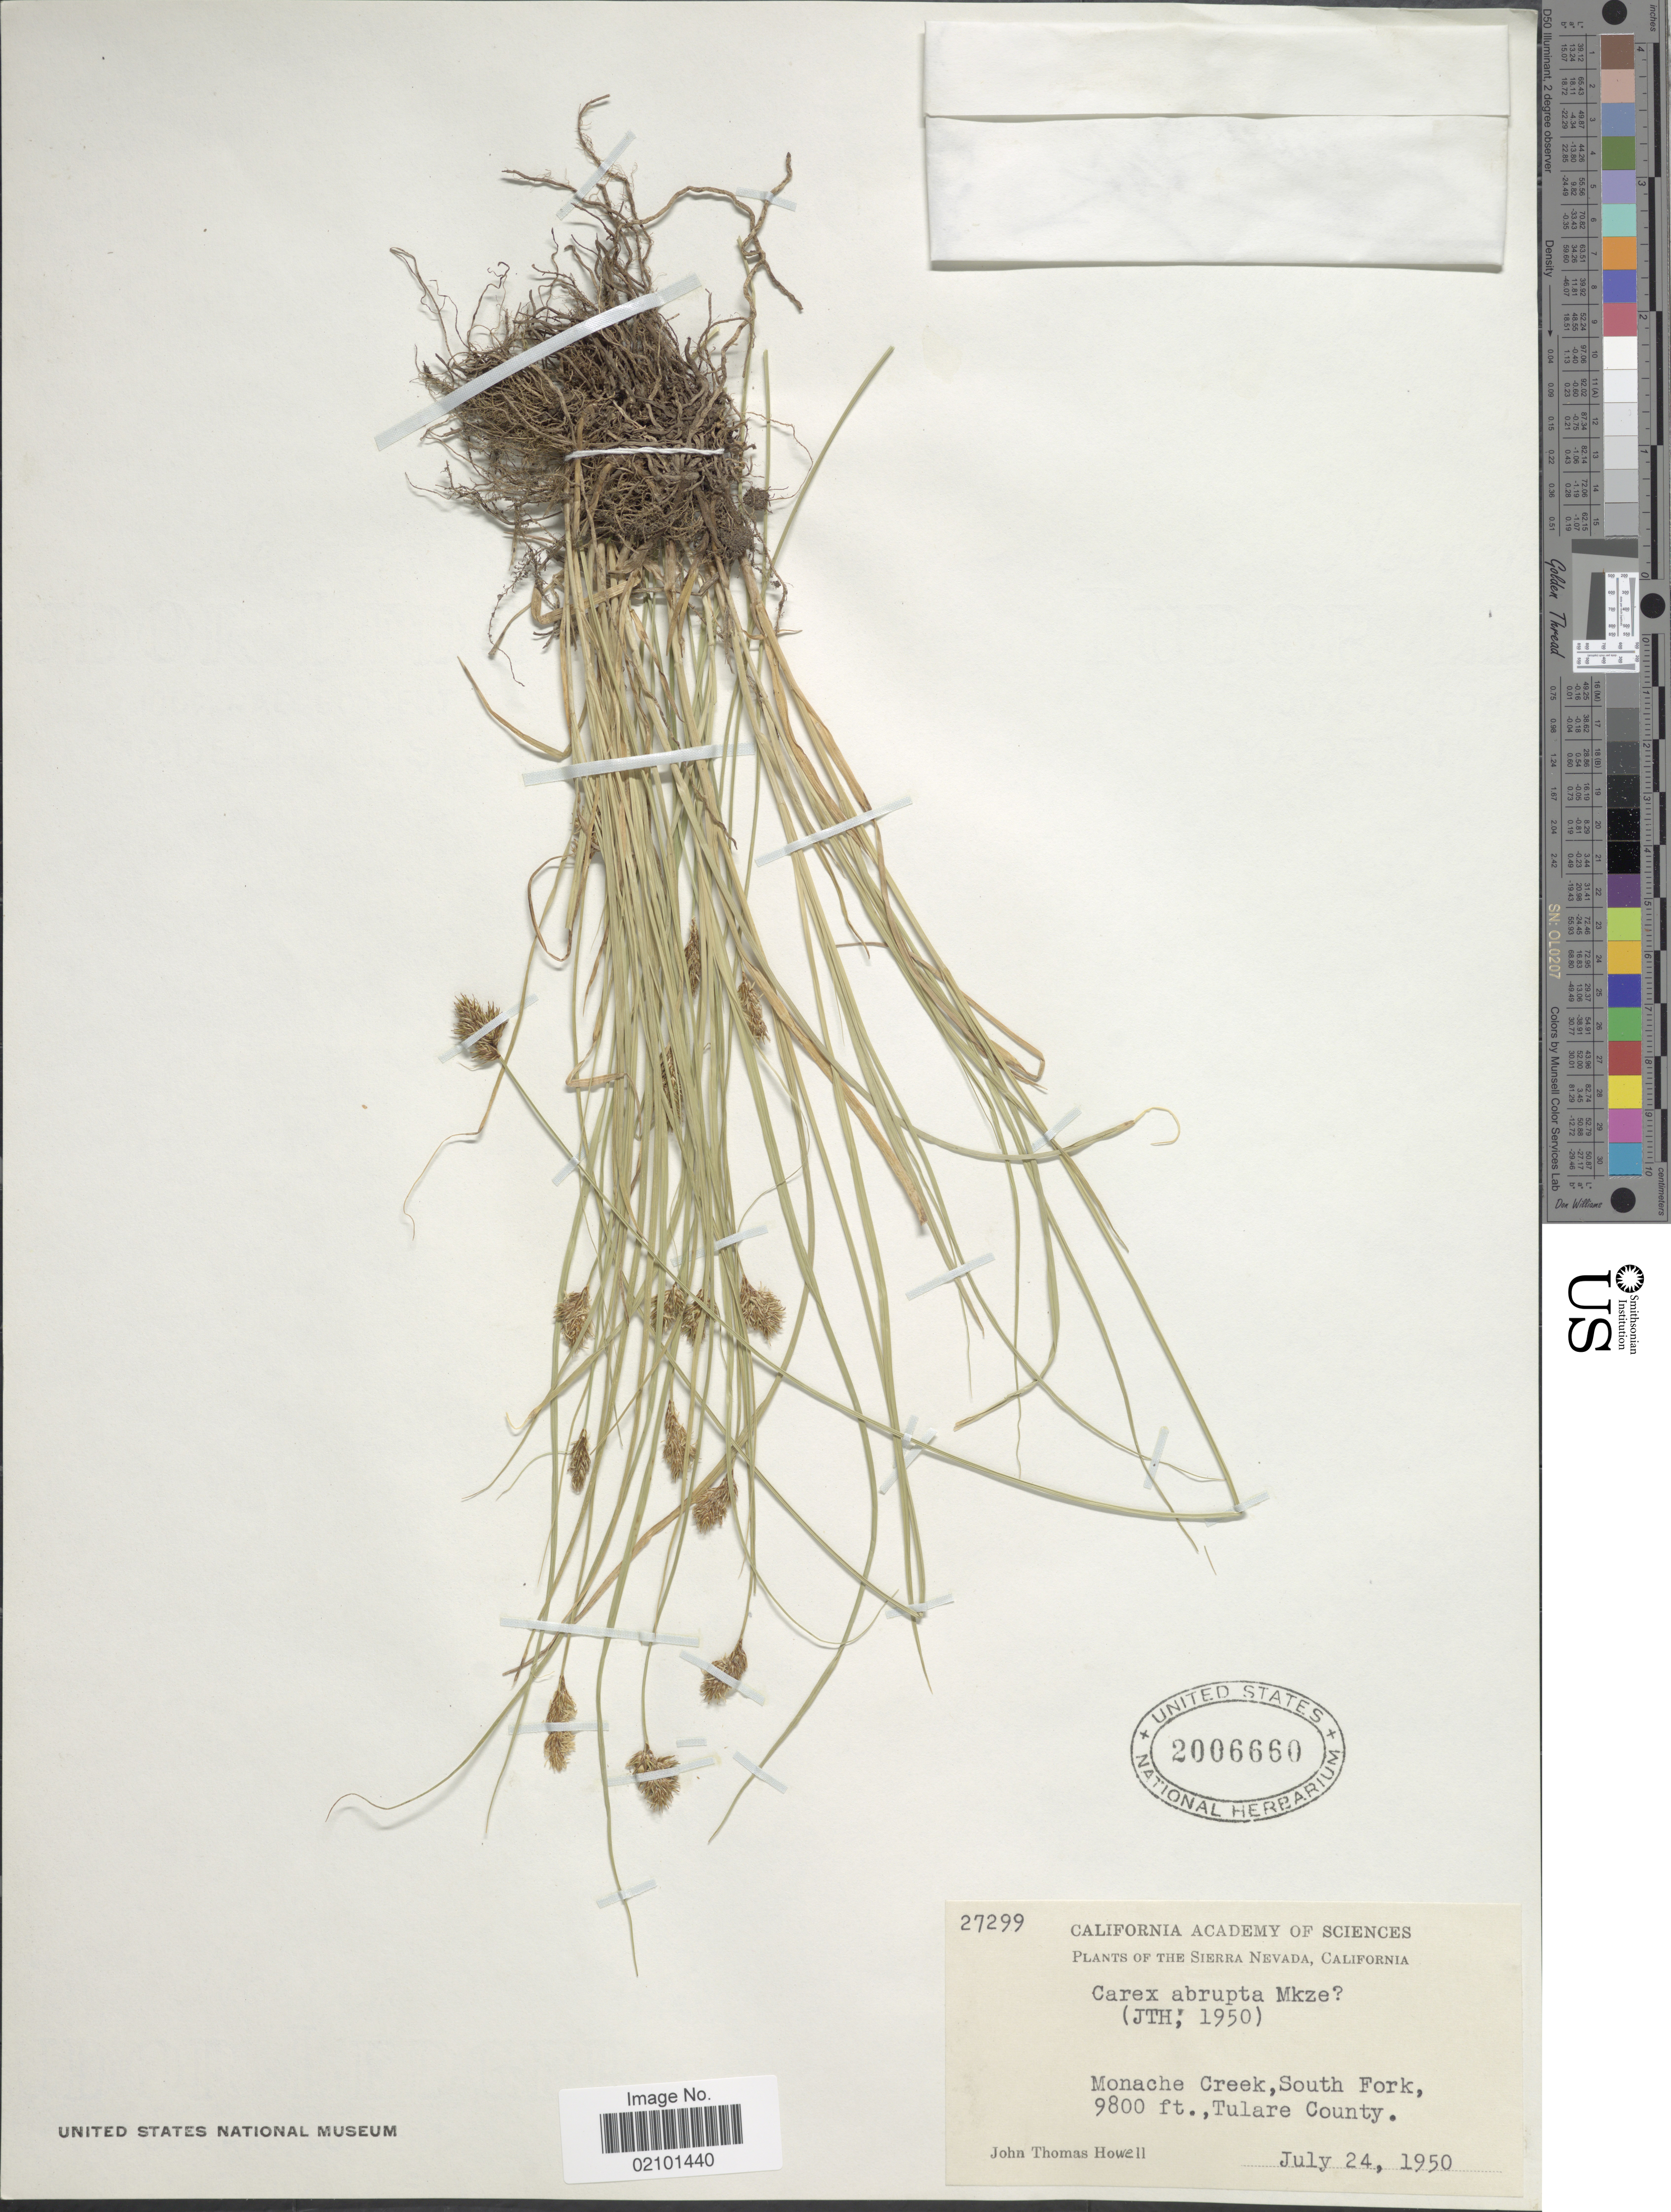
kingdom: Plantae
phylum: Tracheophyta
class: Liliopsida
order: Poales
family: Cyperaceae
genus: Carex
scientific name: Carex abrupta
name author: Mack.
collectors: J. T. Howell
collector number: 27299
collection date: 1950-07-24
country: United States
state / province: California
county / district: Tulare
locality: Sierra Nevada, Monache Creek, South Fork, Tulare County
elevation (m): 2987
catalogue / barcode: US 2006660